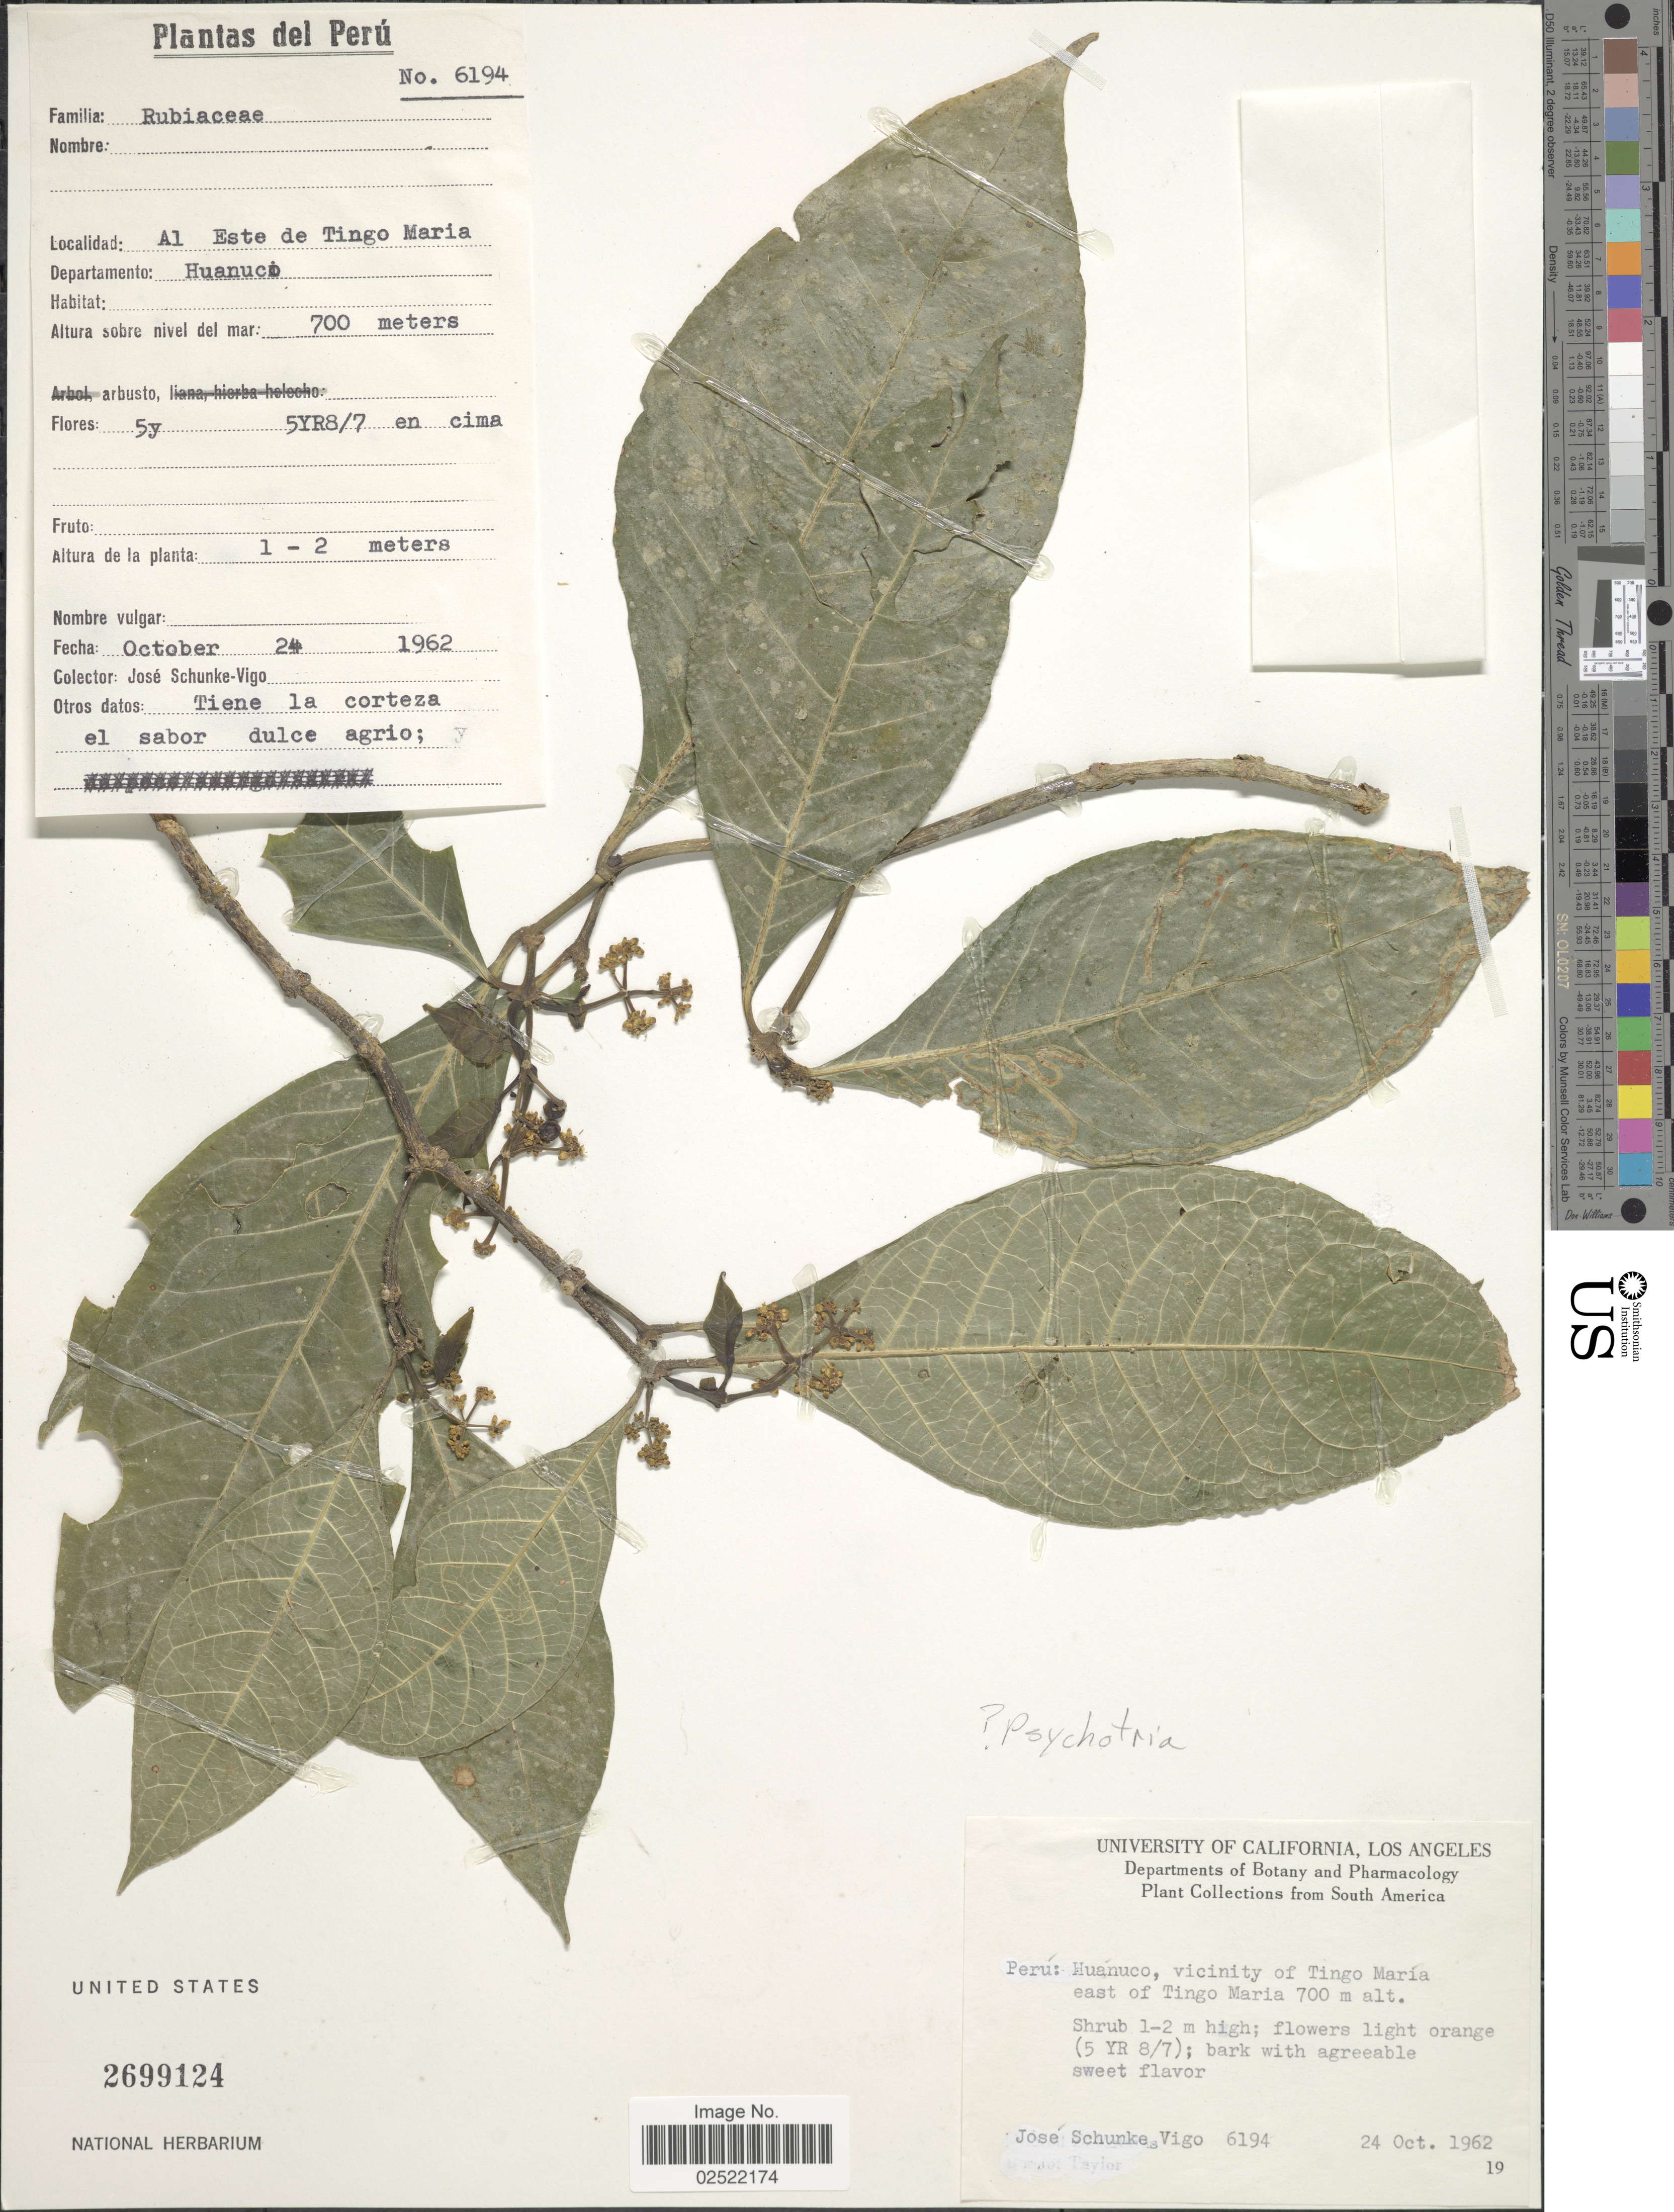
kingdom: Plantae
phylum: Tracheophyta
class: Magnoliopsida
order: Gentianales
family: Rubiaceae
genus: Psychotria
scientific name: Psychotria sp.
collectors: J. Schunke Vigo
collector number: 6194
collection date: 1962-10-24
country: Peru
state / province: Huánuco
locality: Vicinity of Tingo Maria east of Tingo Maria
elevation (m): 700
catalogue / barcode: US 2699124